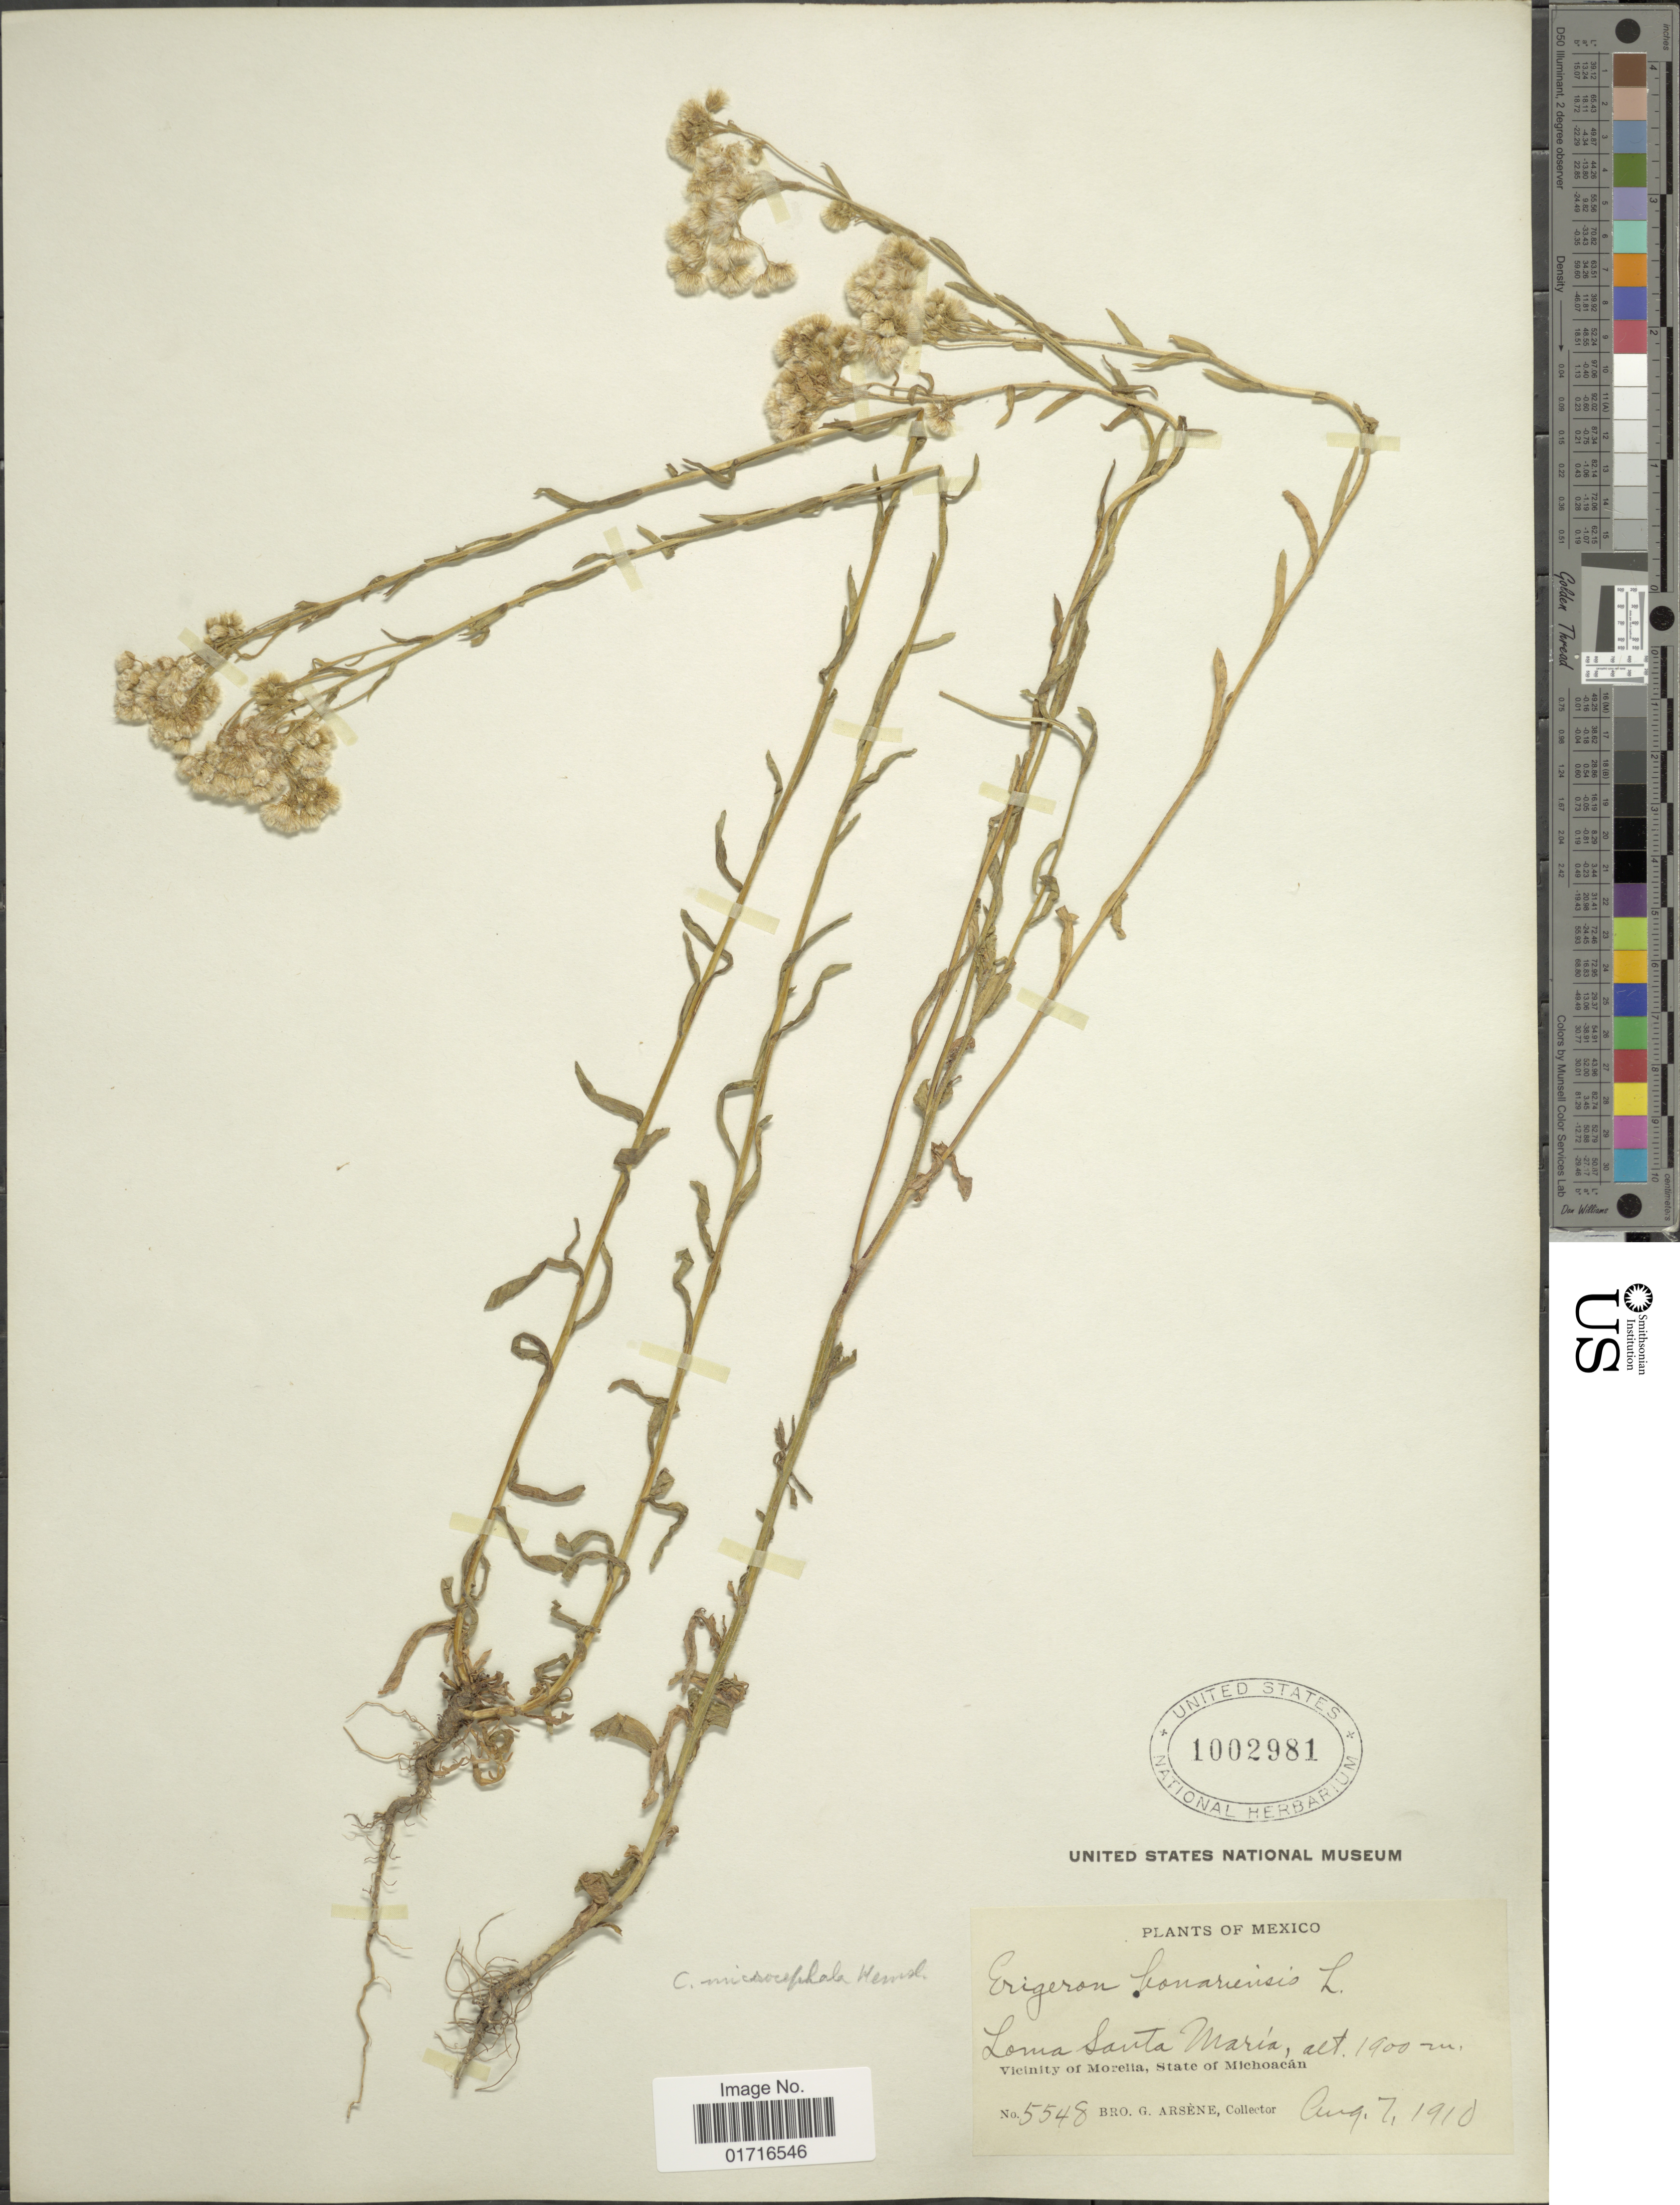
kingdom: Plantae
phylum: Tracheophyta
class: Magnoliopsida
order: Asterales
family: Asteraceae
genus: Conyza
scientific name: Conyza microcephala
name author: Hemsl.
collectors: Bro. G. Arsène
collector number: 5548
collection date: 1910-08-07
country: Mexico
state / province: Michoacán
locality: Loma Santa Maria, Vicinity of Morelia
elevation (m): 1900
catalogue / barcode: US 1002981